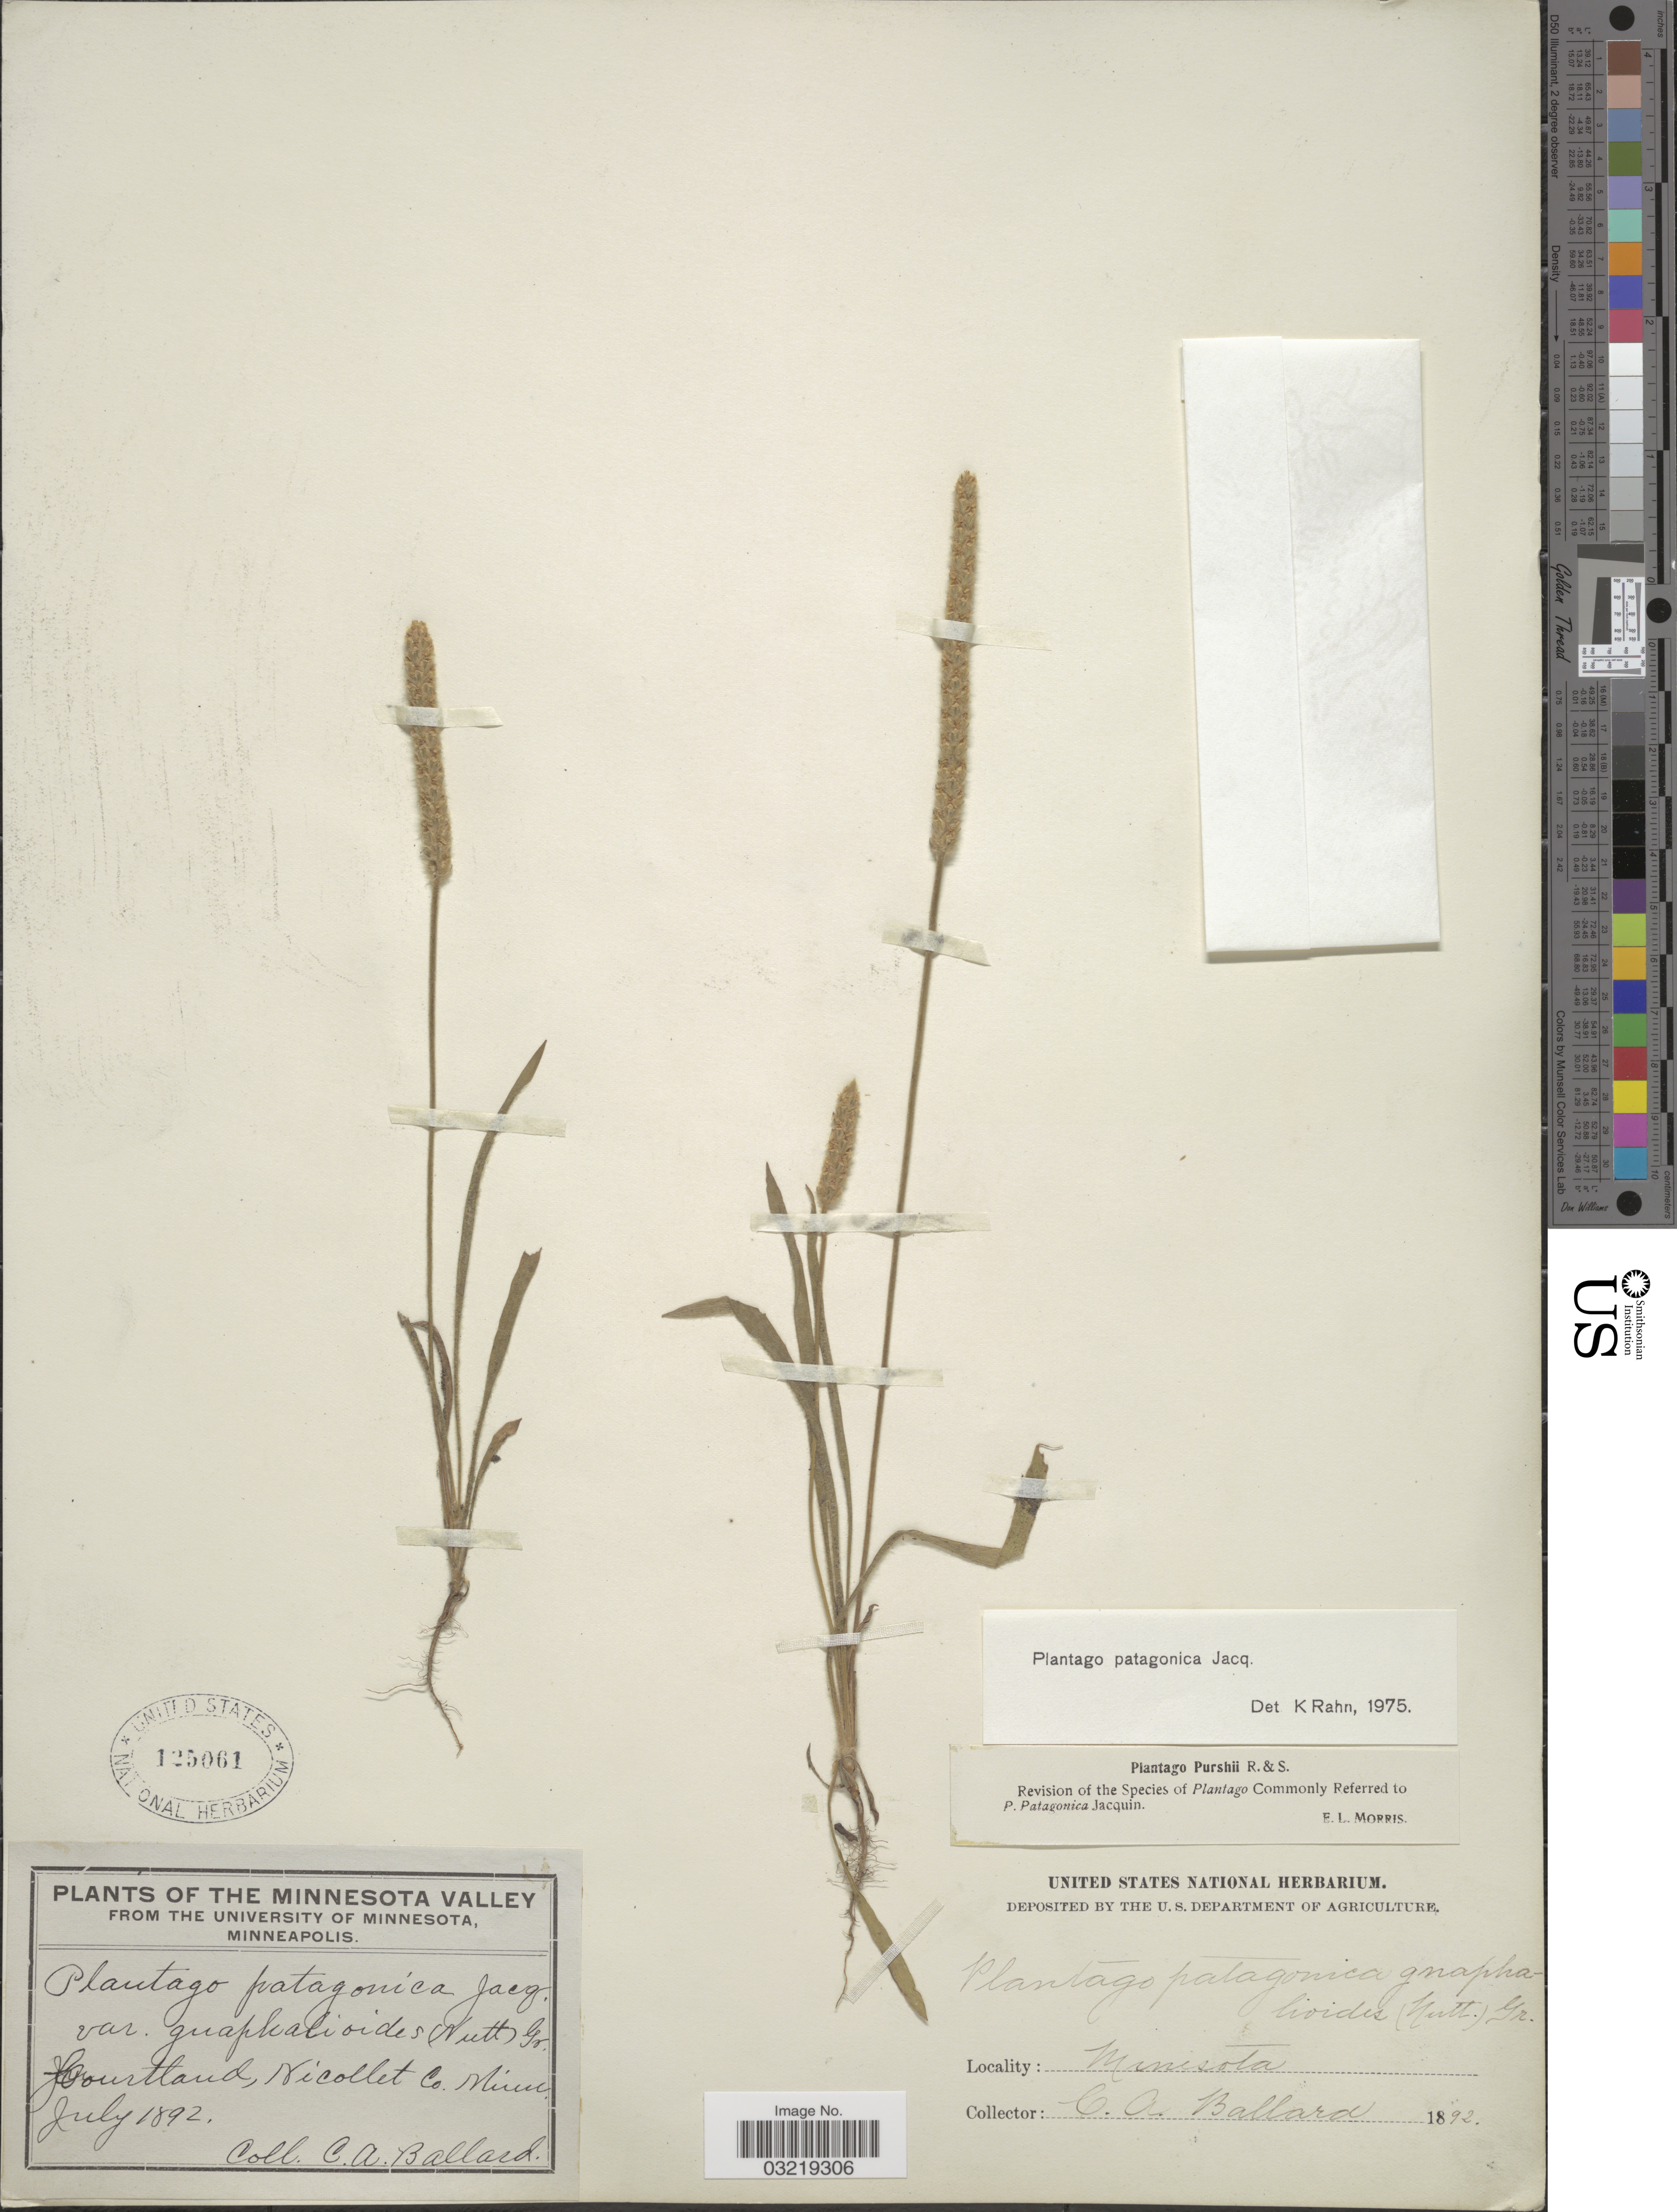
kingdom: Plantae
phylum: Tracheophyta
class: Magnoliopsida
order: Lamiales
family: Plantaginaceae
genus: Plantago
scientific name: Plantago patagonica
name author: Jacq.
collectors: C. A. Ballard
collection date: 1892-07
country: United States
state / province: Minnesota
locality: Courtland, Nicollet Co.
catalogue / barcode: US 125061